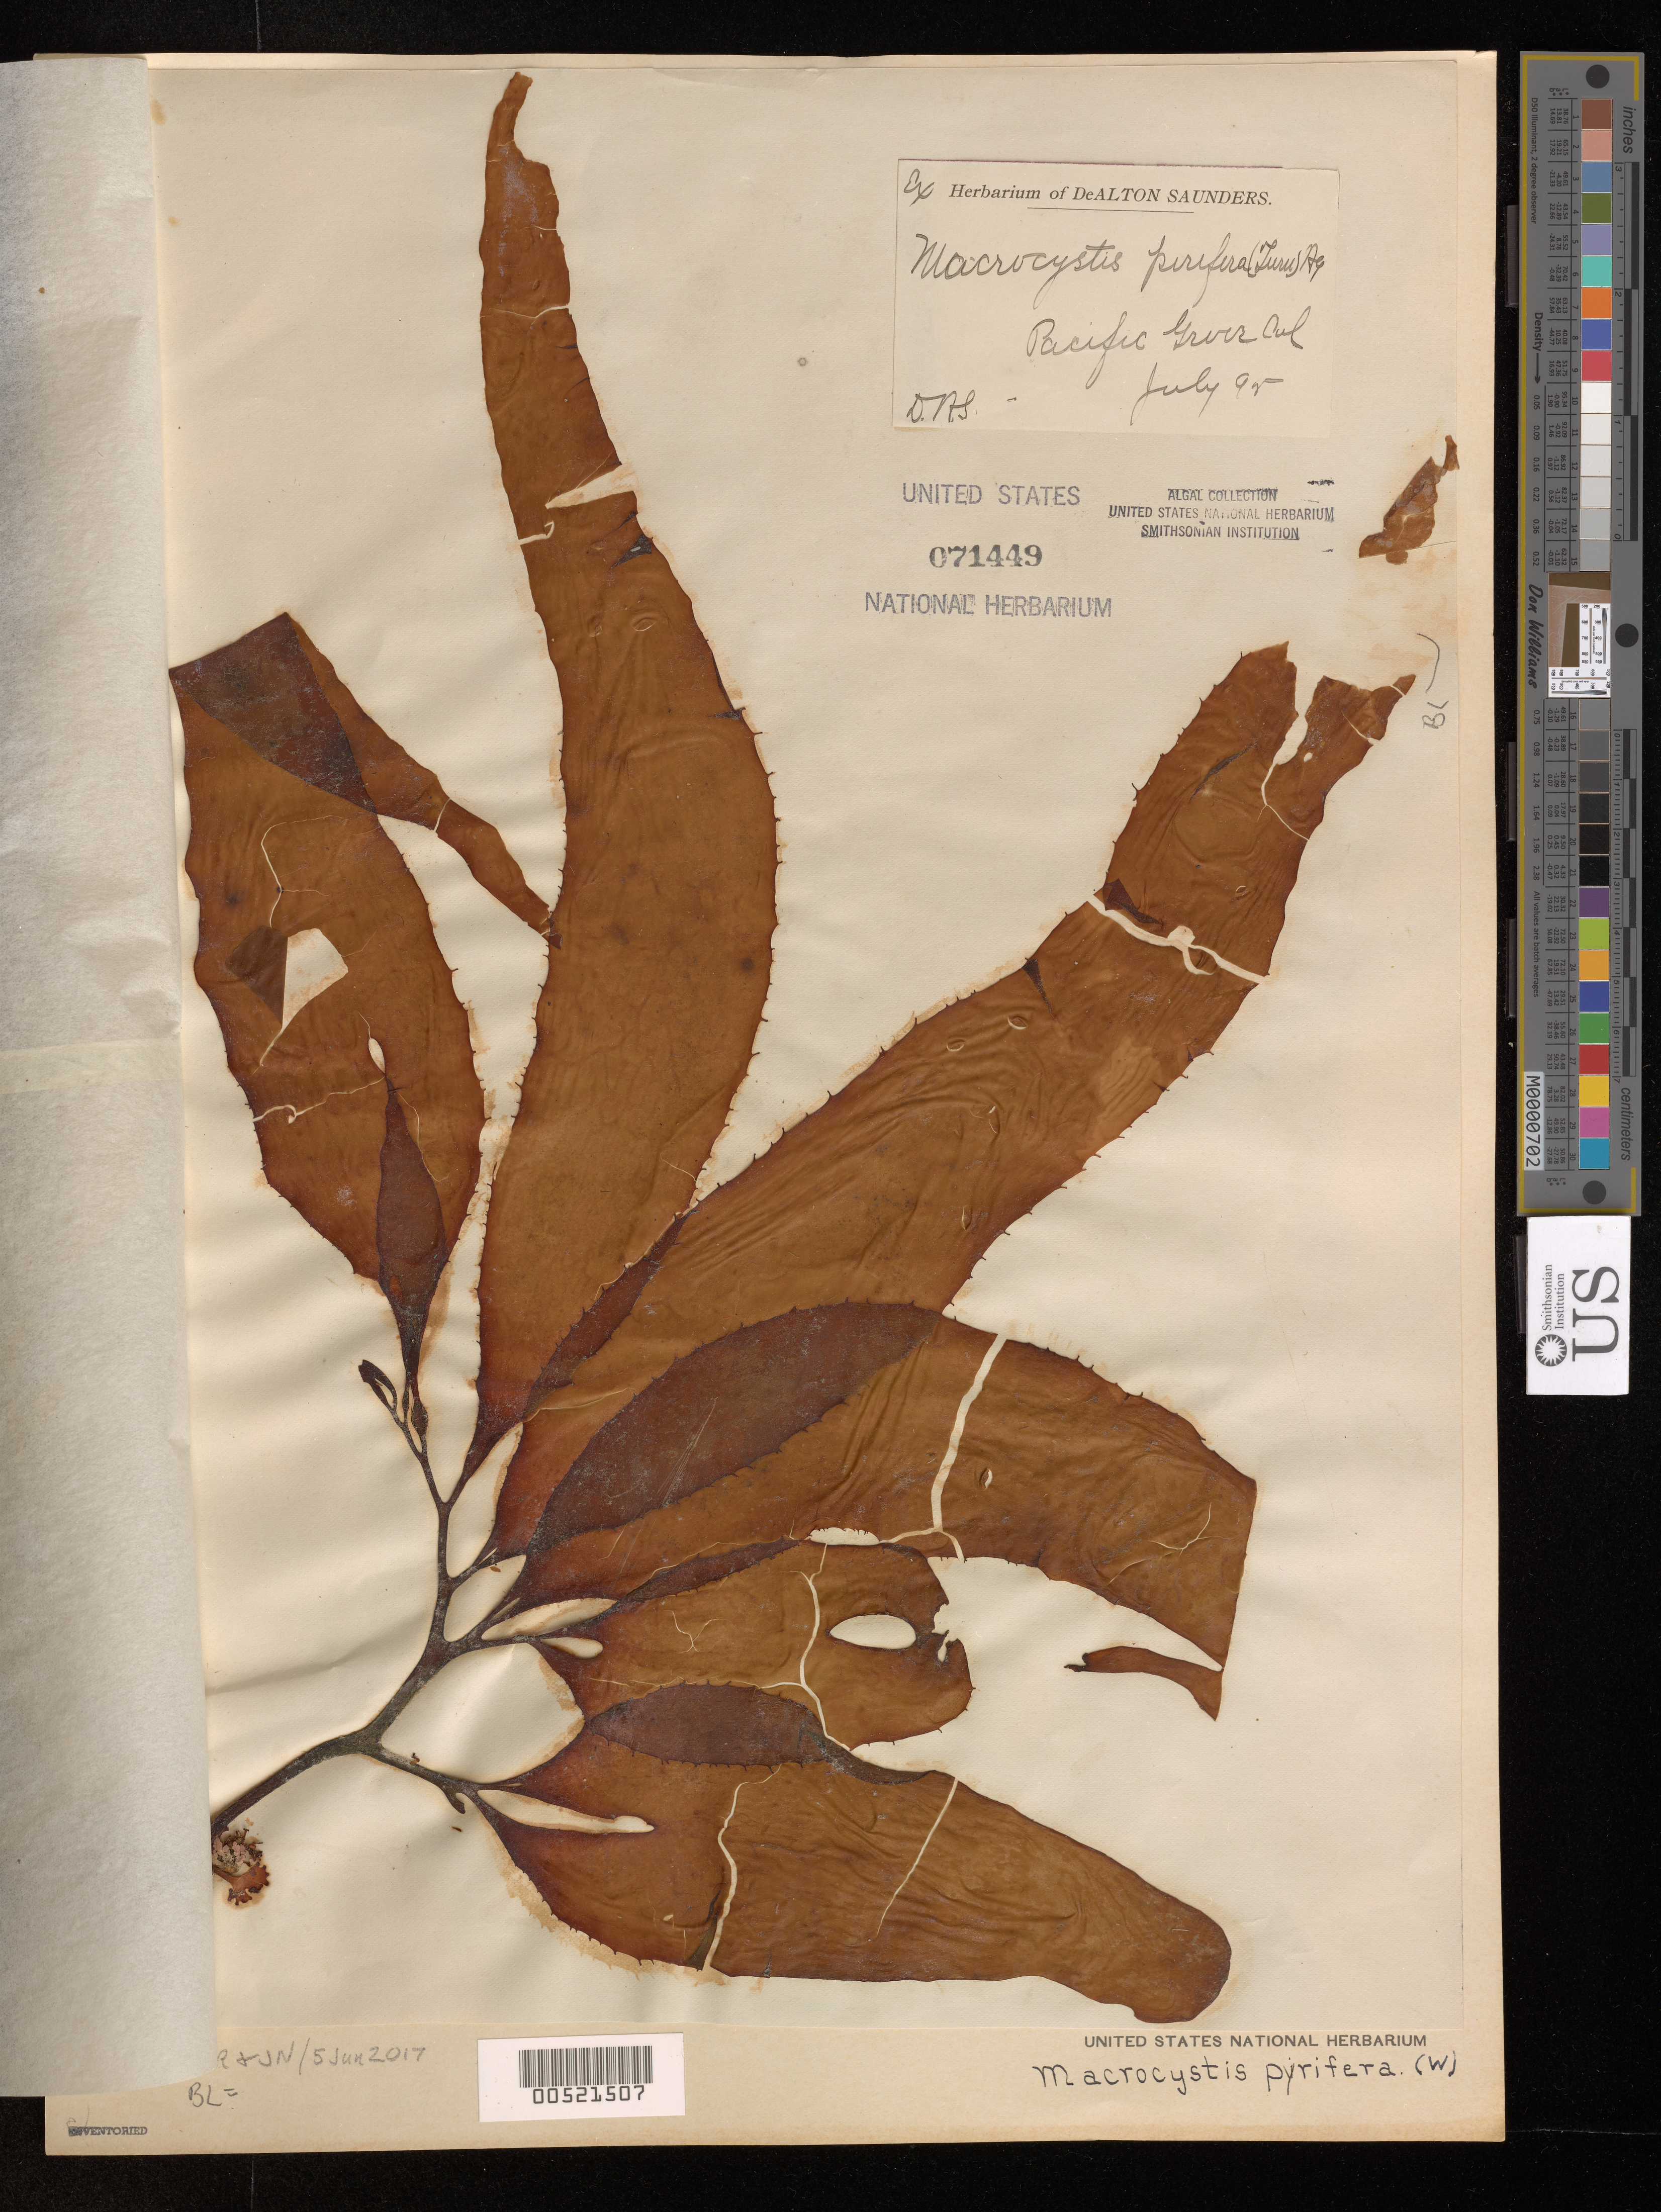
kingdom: Chromista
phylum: Ochrophyta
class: Phaeophyceae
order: Laminariales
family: Laminariaceae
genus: Macrocystis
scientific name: Macrocystis pyrifera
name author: (L.) C. Agardh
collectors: D. Saunders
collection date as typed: Jul 1895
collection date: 1895-07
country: United States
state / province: California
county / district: Monterey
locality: Pacific Grove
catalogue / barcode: US 71449